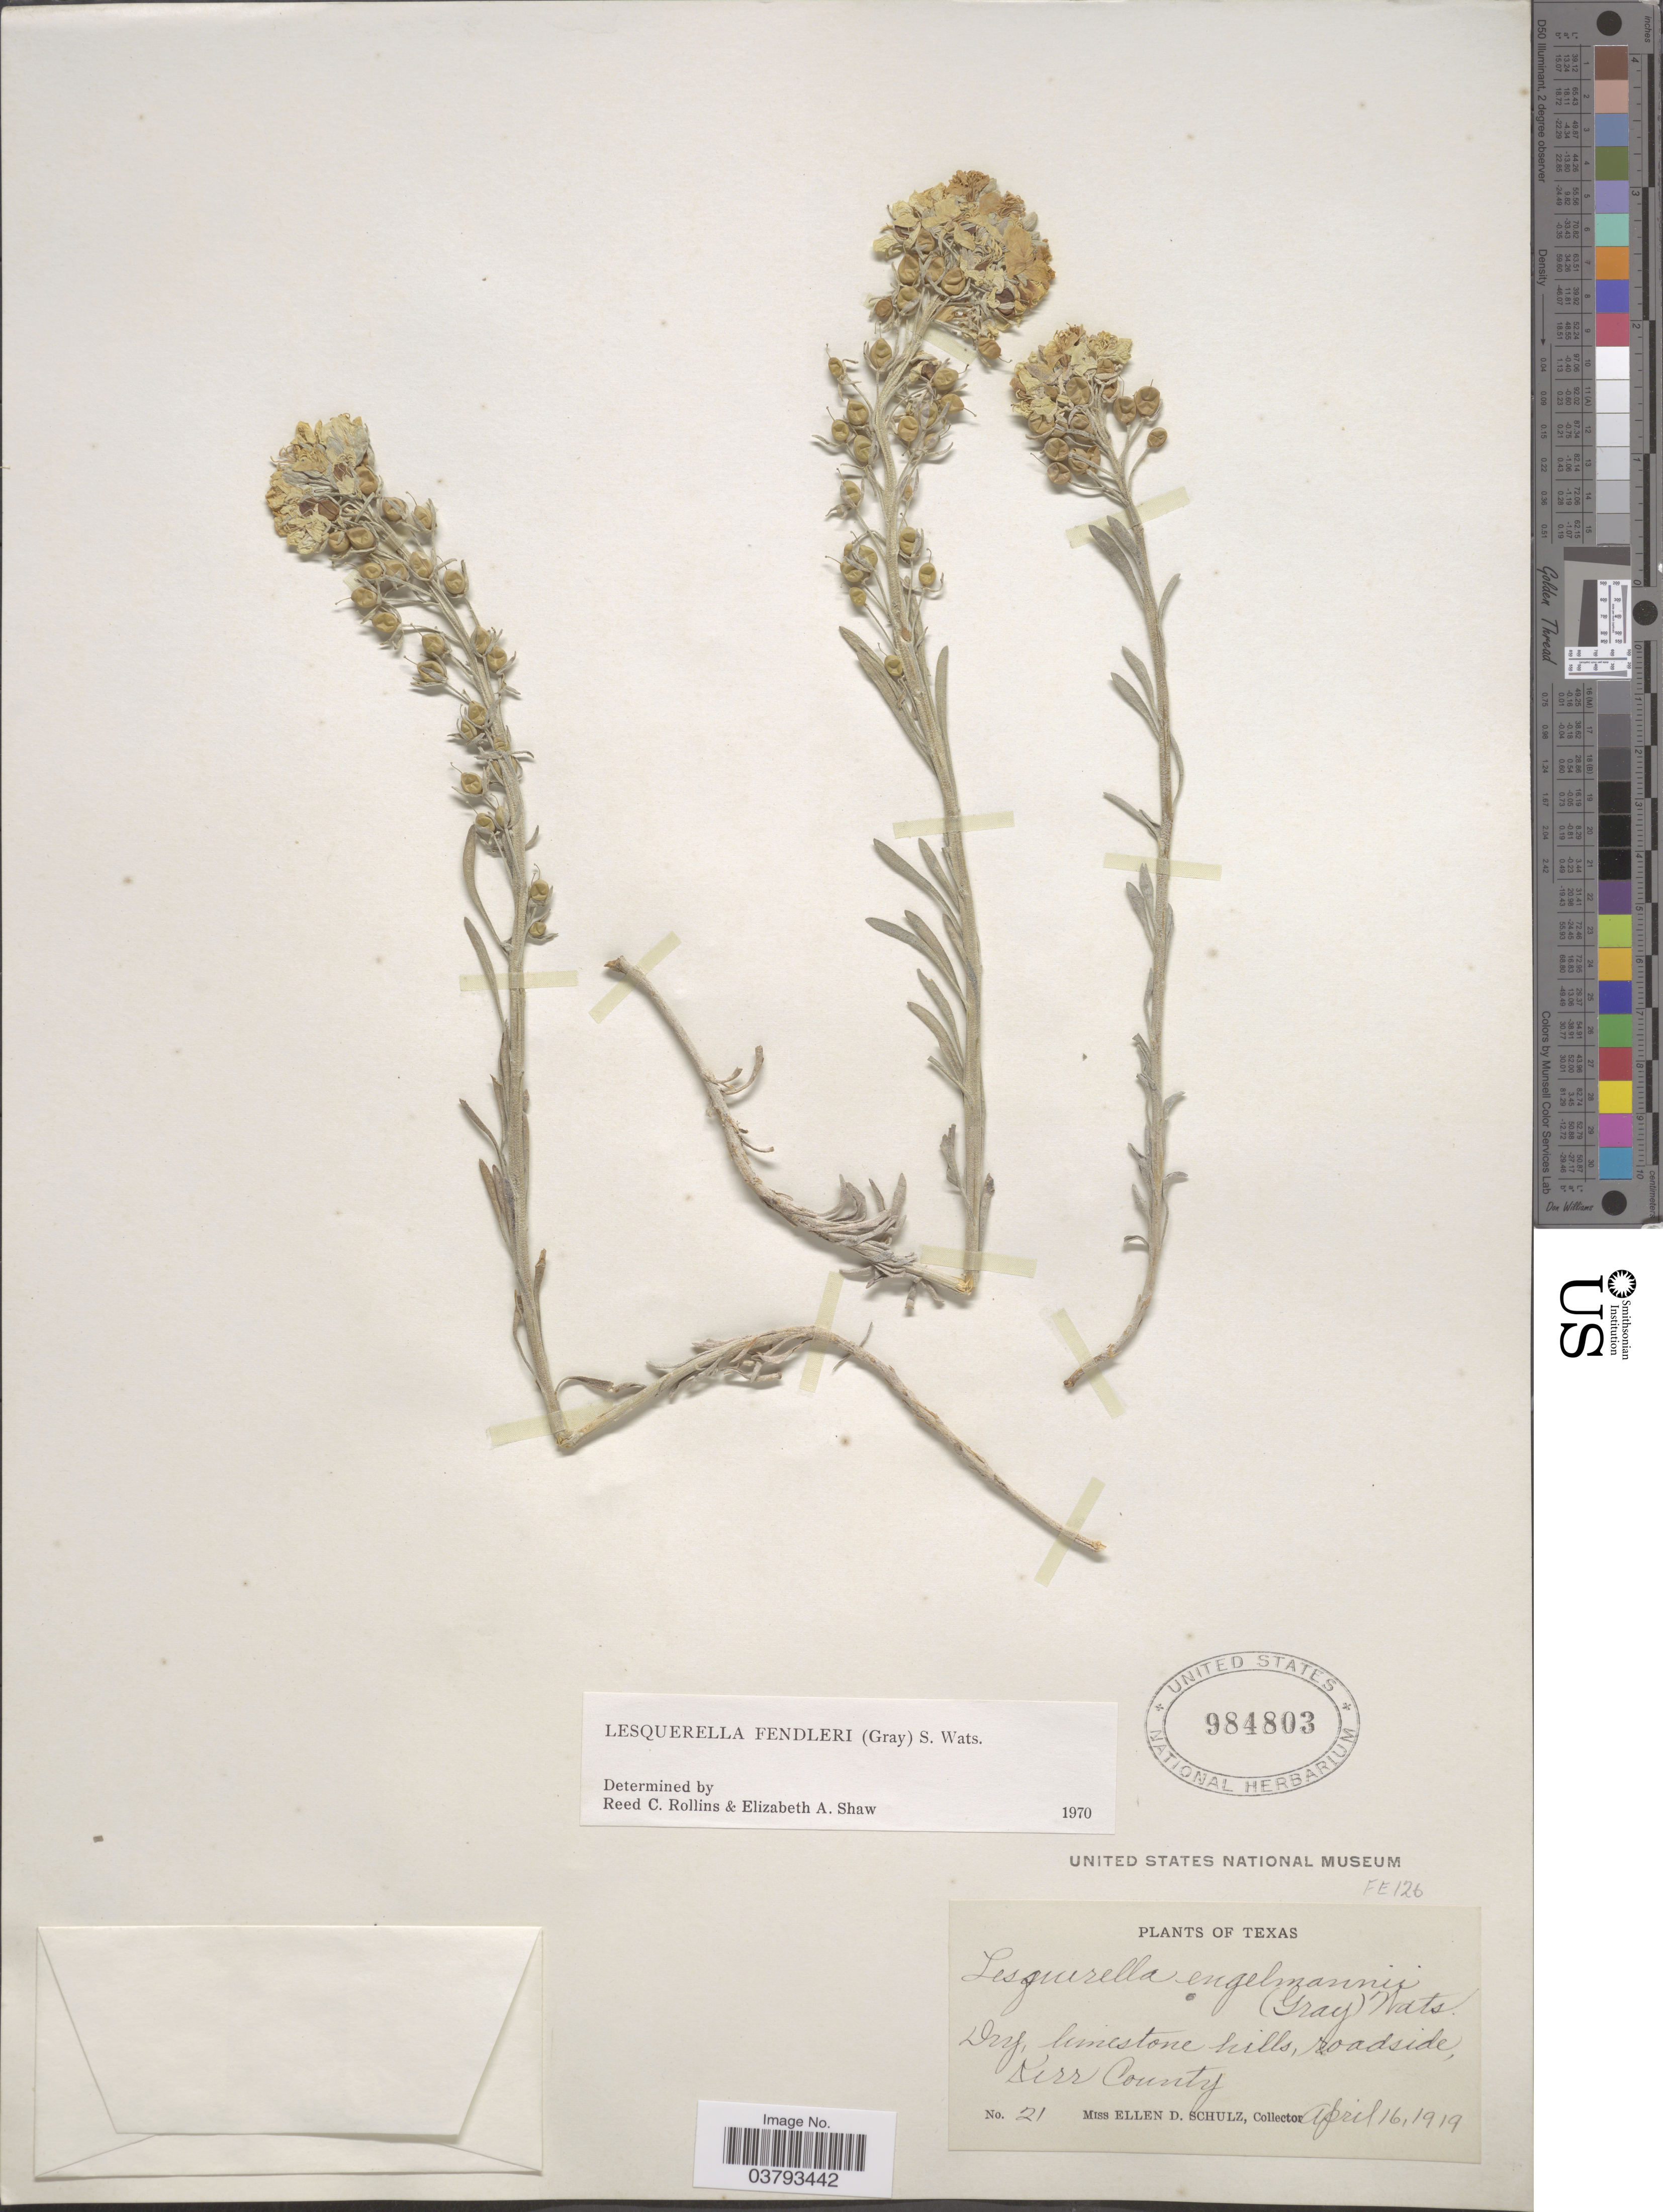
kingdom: Plantae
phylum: Tracheophyta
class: Magnoliopsida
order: Brassicales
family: Brassicaceae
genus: Lesquerella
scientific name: Lesquerella fendleri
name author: (A. Gray) S. Watson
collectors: E. D. Schulz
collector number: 21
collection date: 1919-04-16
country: United States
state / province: Texas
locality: Dry, limestone hills, roadside Kerr County.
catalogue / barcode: US 984803